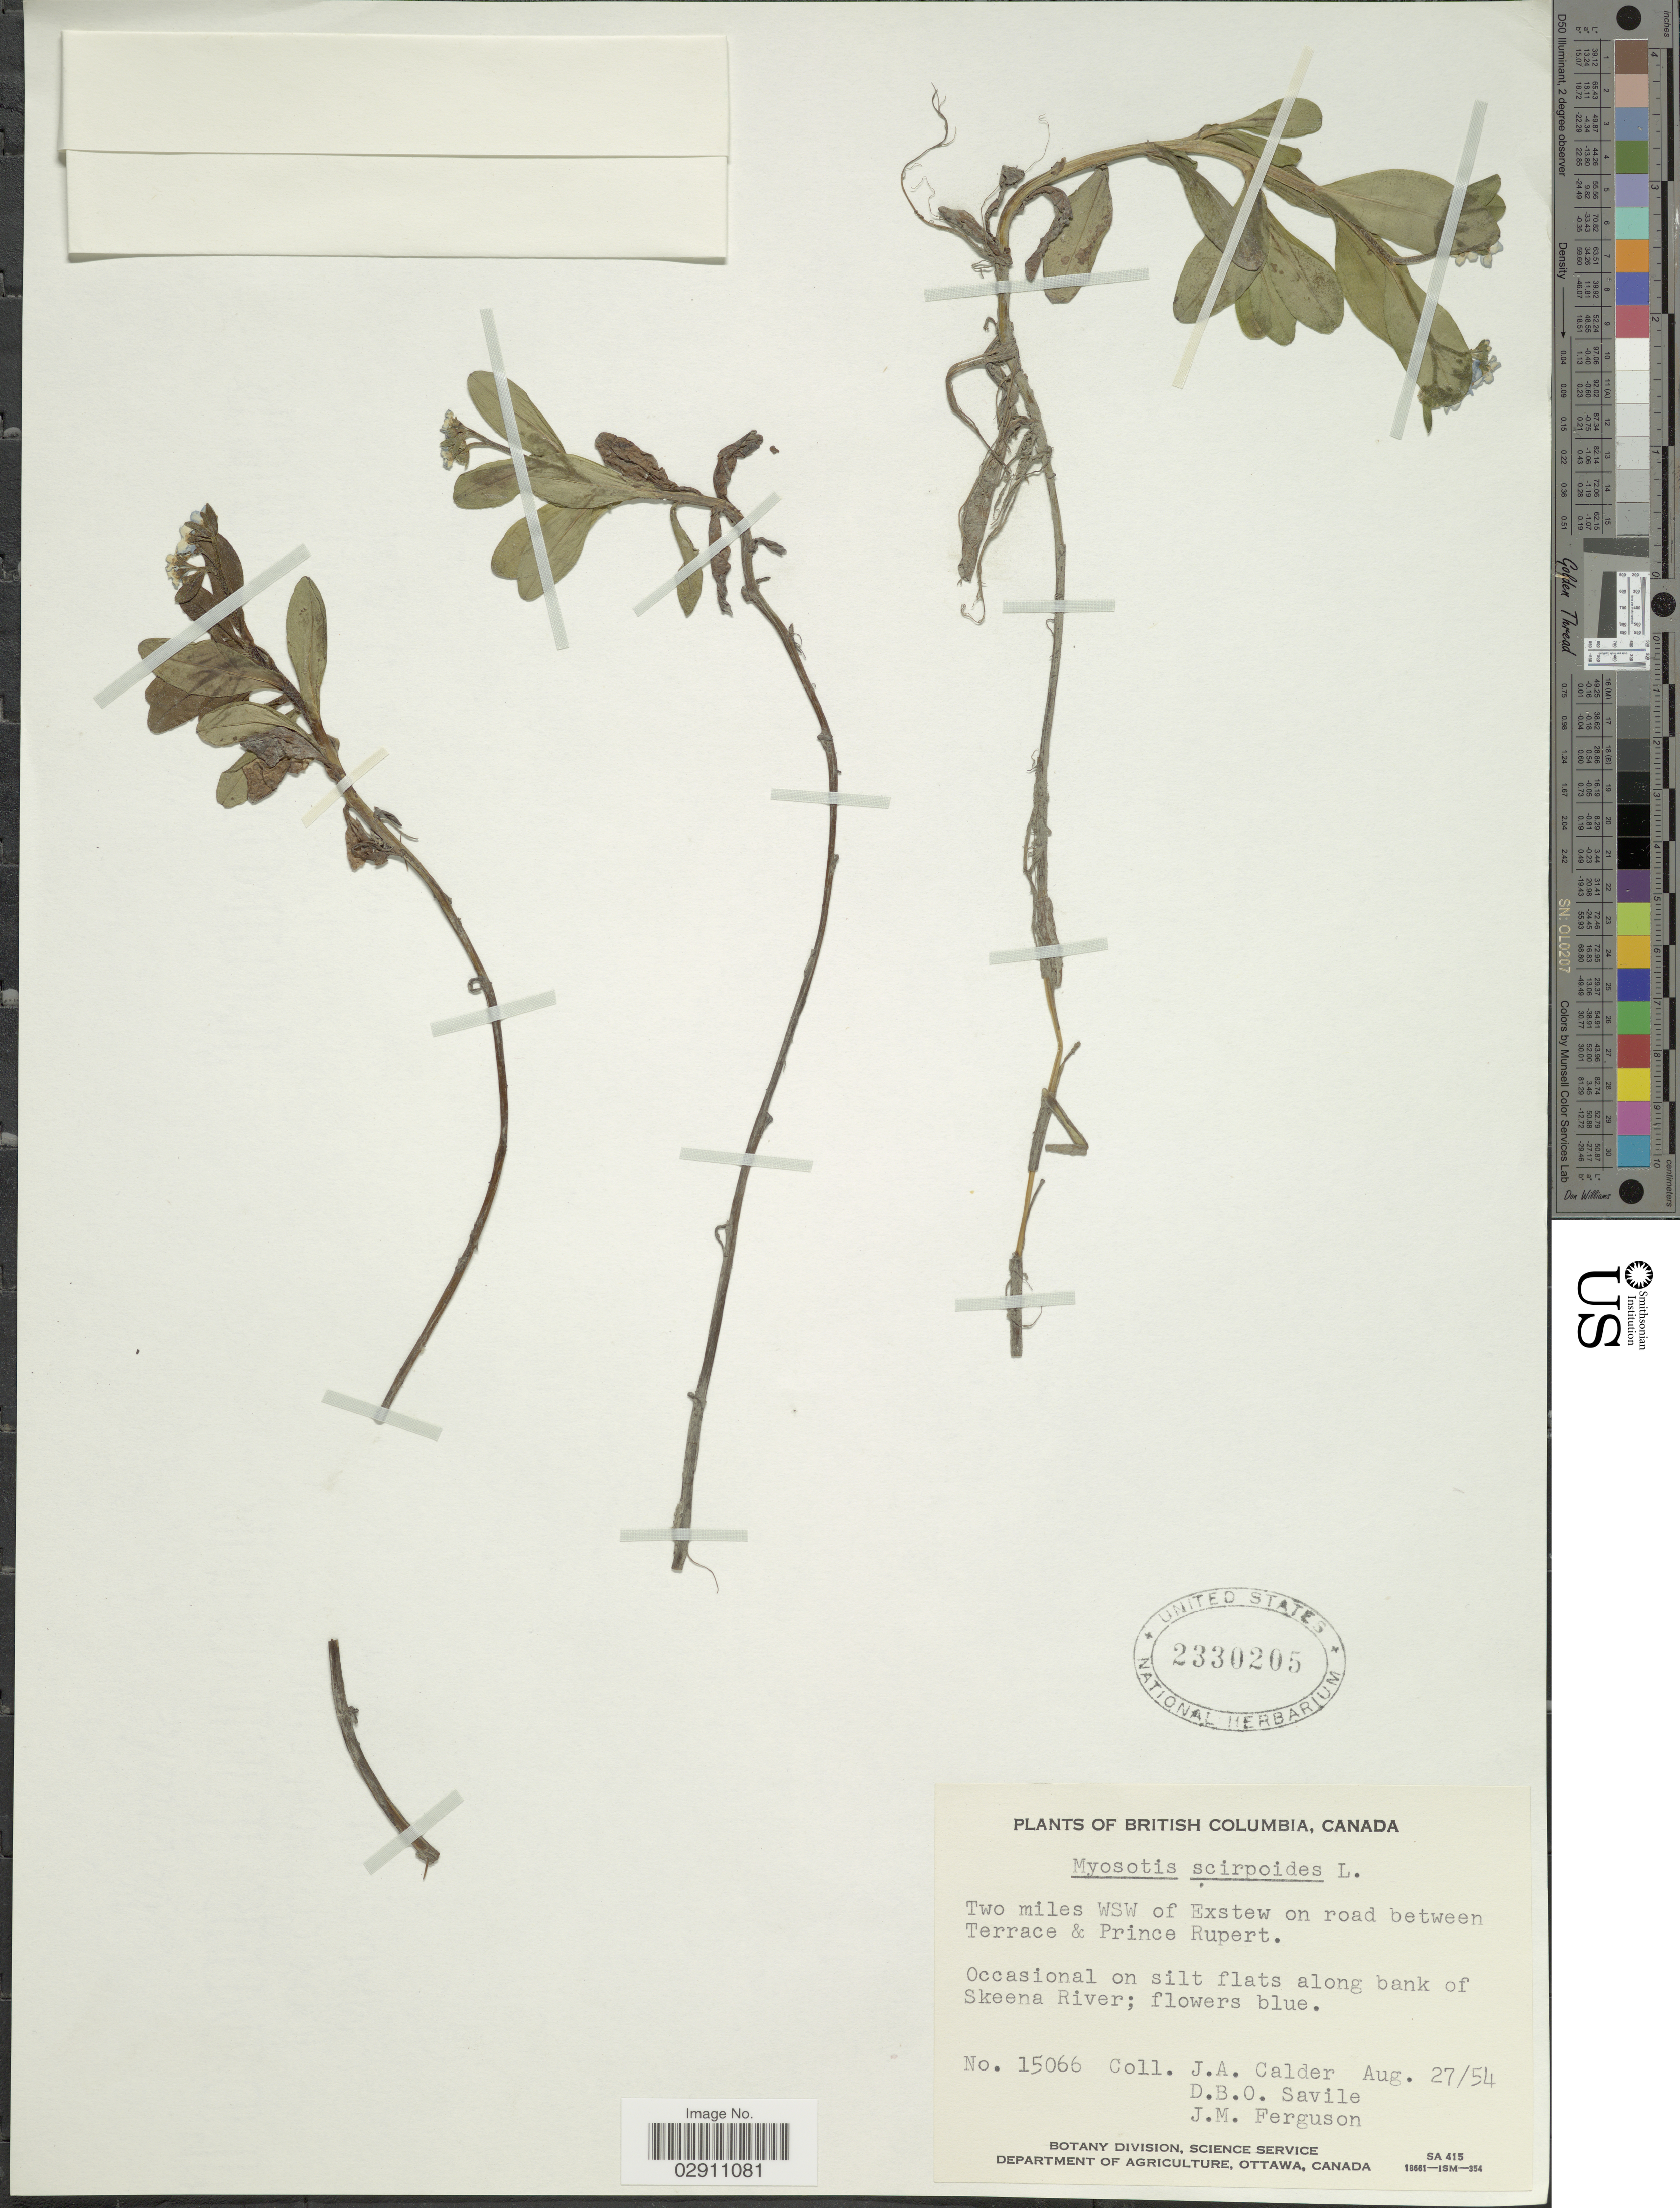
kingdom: Plantae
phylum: Tracheophyta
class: Magnoliopsida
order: Boraginales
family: Boraginaceae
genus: Myosotis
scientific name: Myosotis scorpioides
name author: L.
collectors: J. A. Calder, D. Savile & J. M. Ferguson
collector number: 15066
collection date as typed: Transcribed d/m/y: 27/8/54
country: Canada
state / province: British Columbia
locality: Two miles WSW of Exstew on road between Terrace & Prince Rupert, Occasional on silt flats along bank of Skeena River.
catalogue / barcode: US 2330205